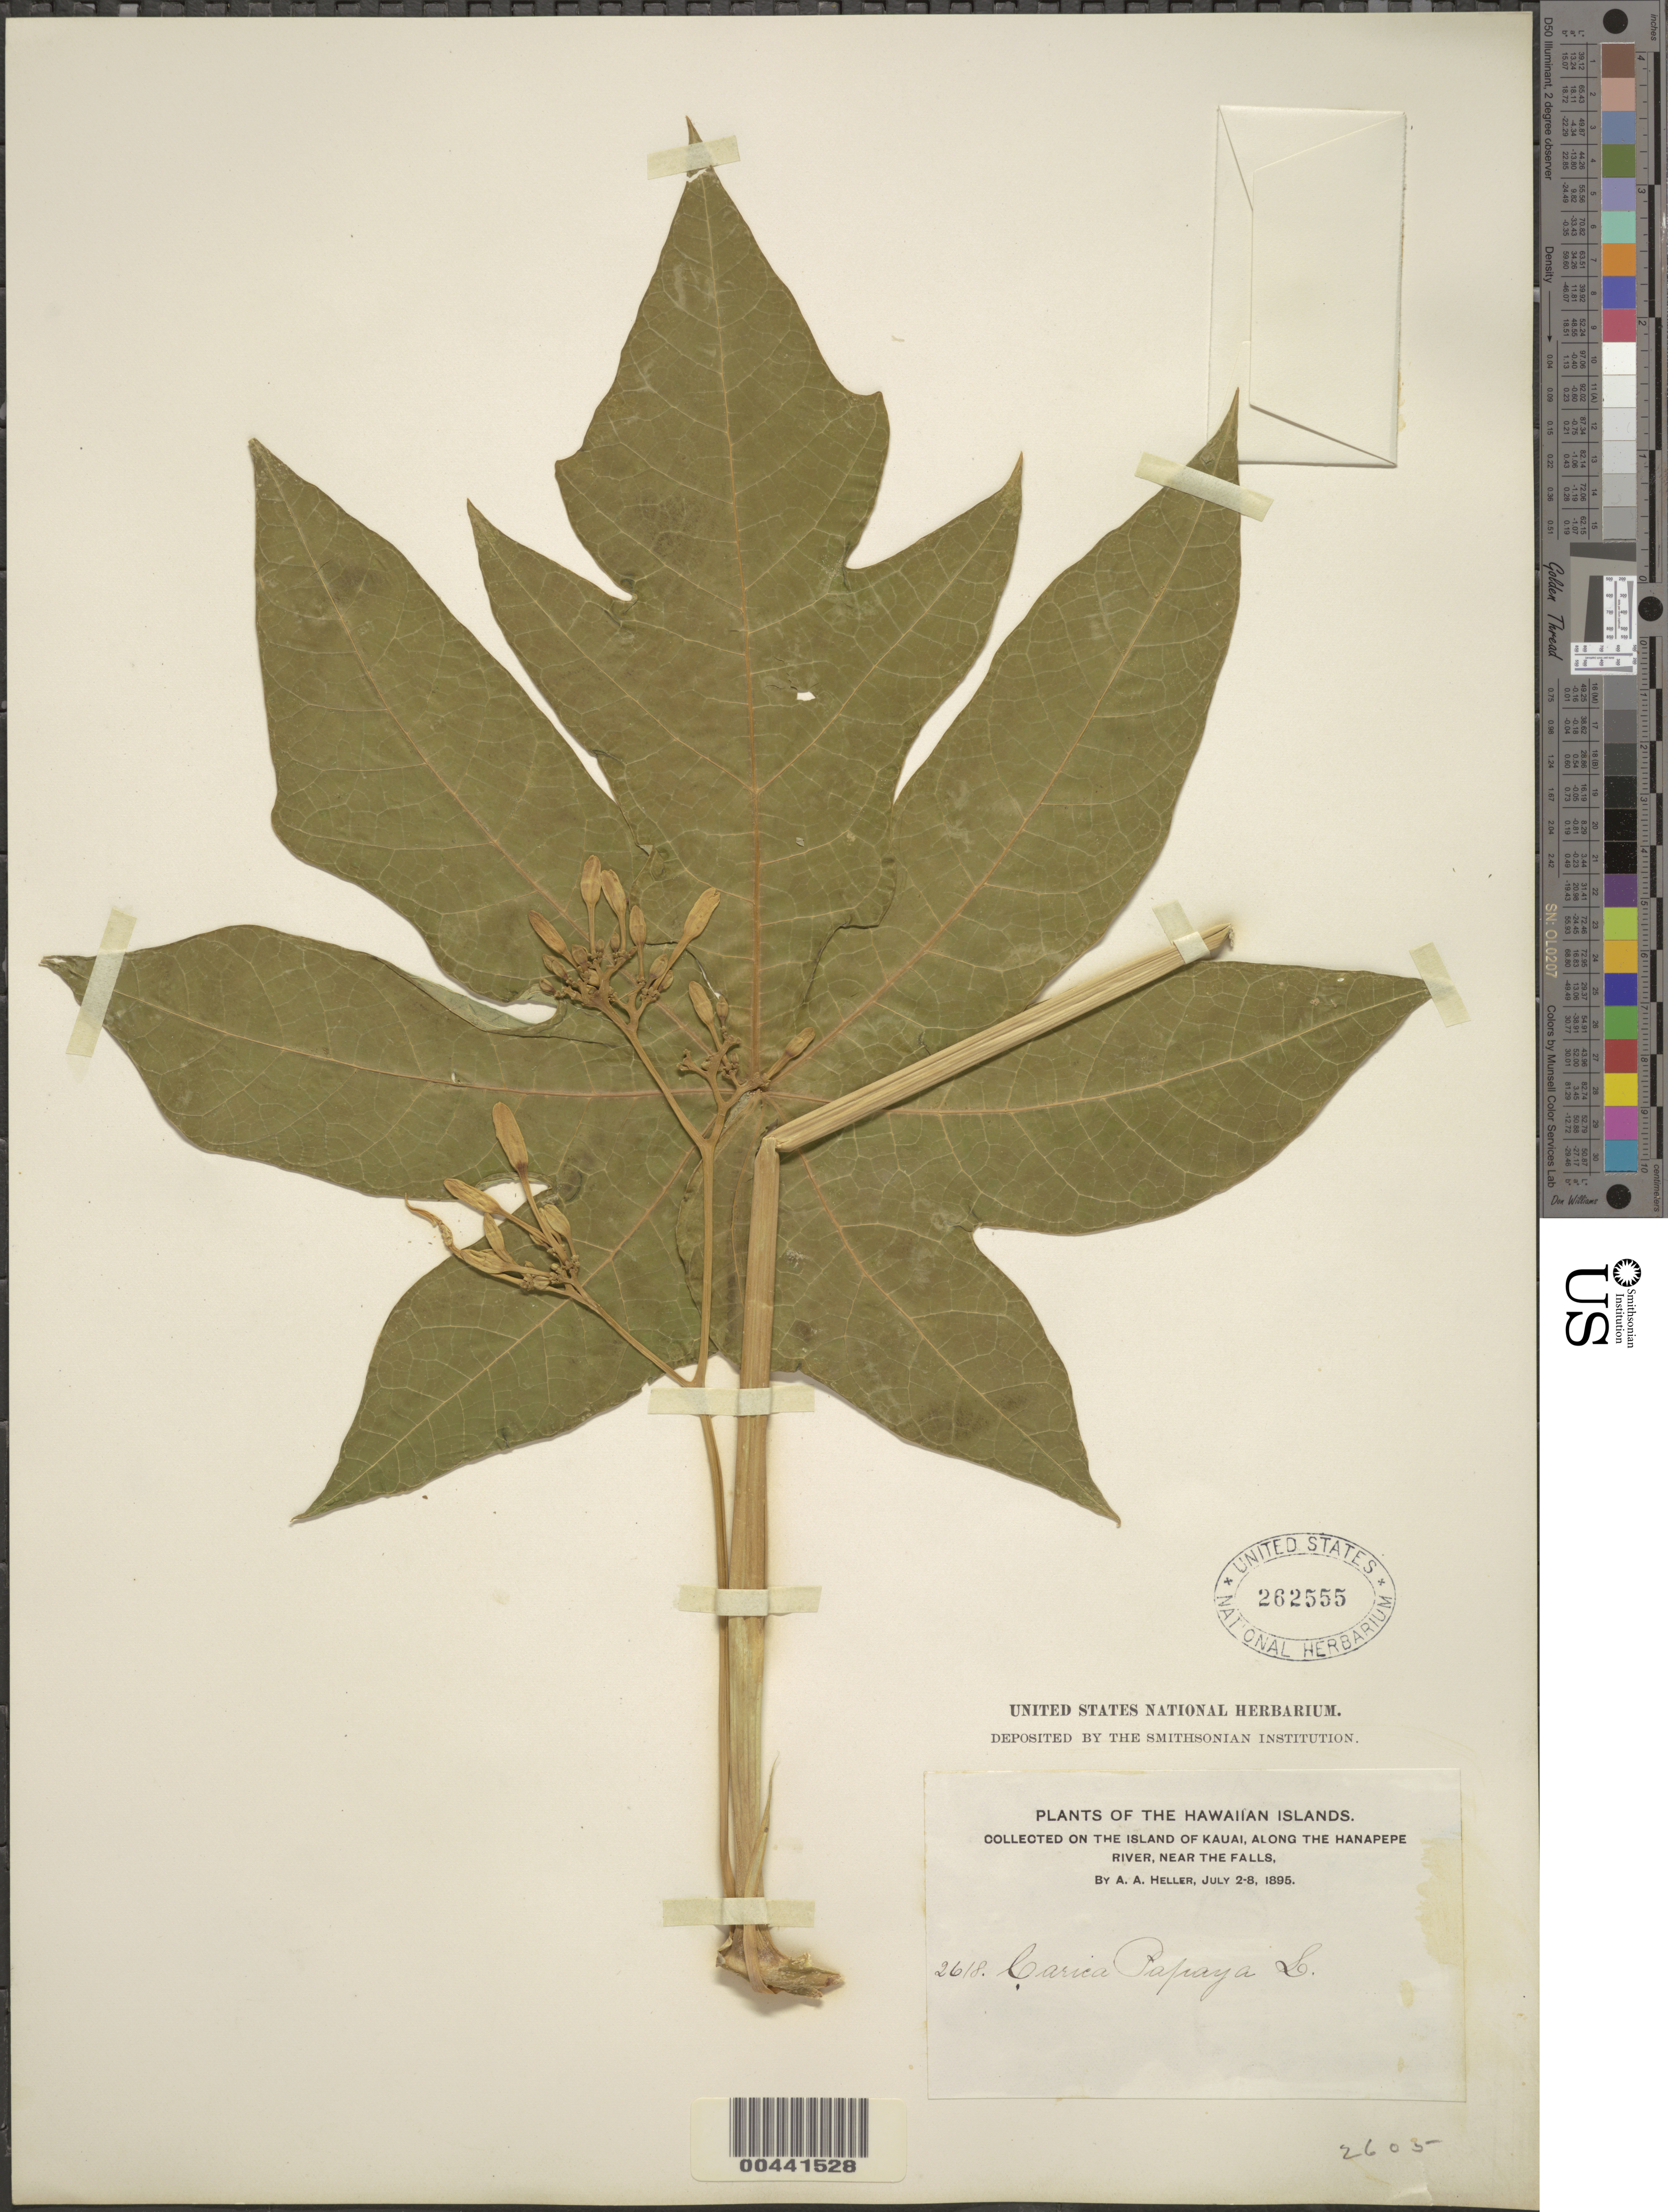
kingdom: Plantae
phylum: Tracheophyta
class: Magnoliopsida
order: Brassicales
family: Caricaceae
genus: Carica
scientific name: Carica papaya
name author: L.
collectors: A. A. Heller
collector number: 2618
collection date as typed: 2 Jul 1895 to 8 Jul 1895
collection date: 1895-07-02/1895-07-08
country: United States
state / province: Hawaii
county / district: Kauai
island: Kaua'i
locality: along the Hanapepe River, near the falls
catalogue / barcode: US 262555